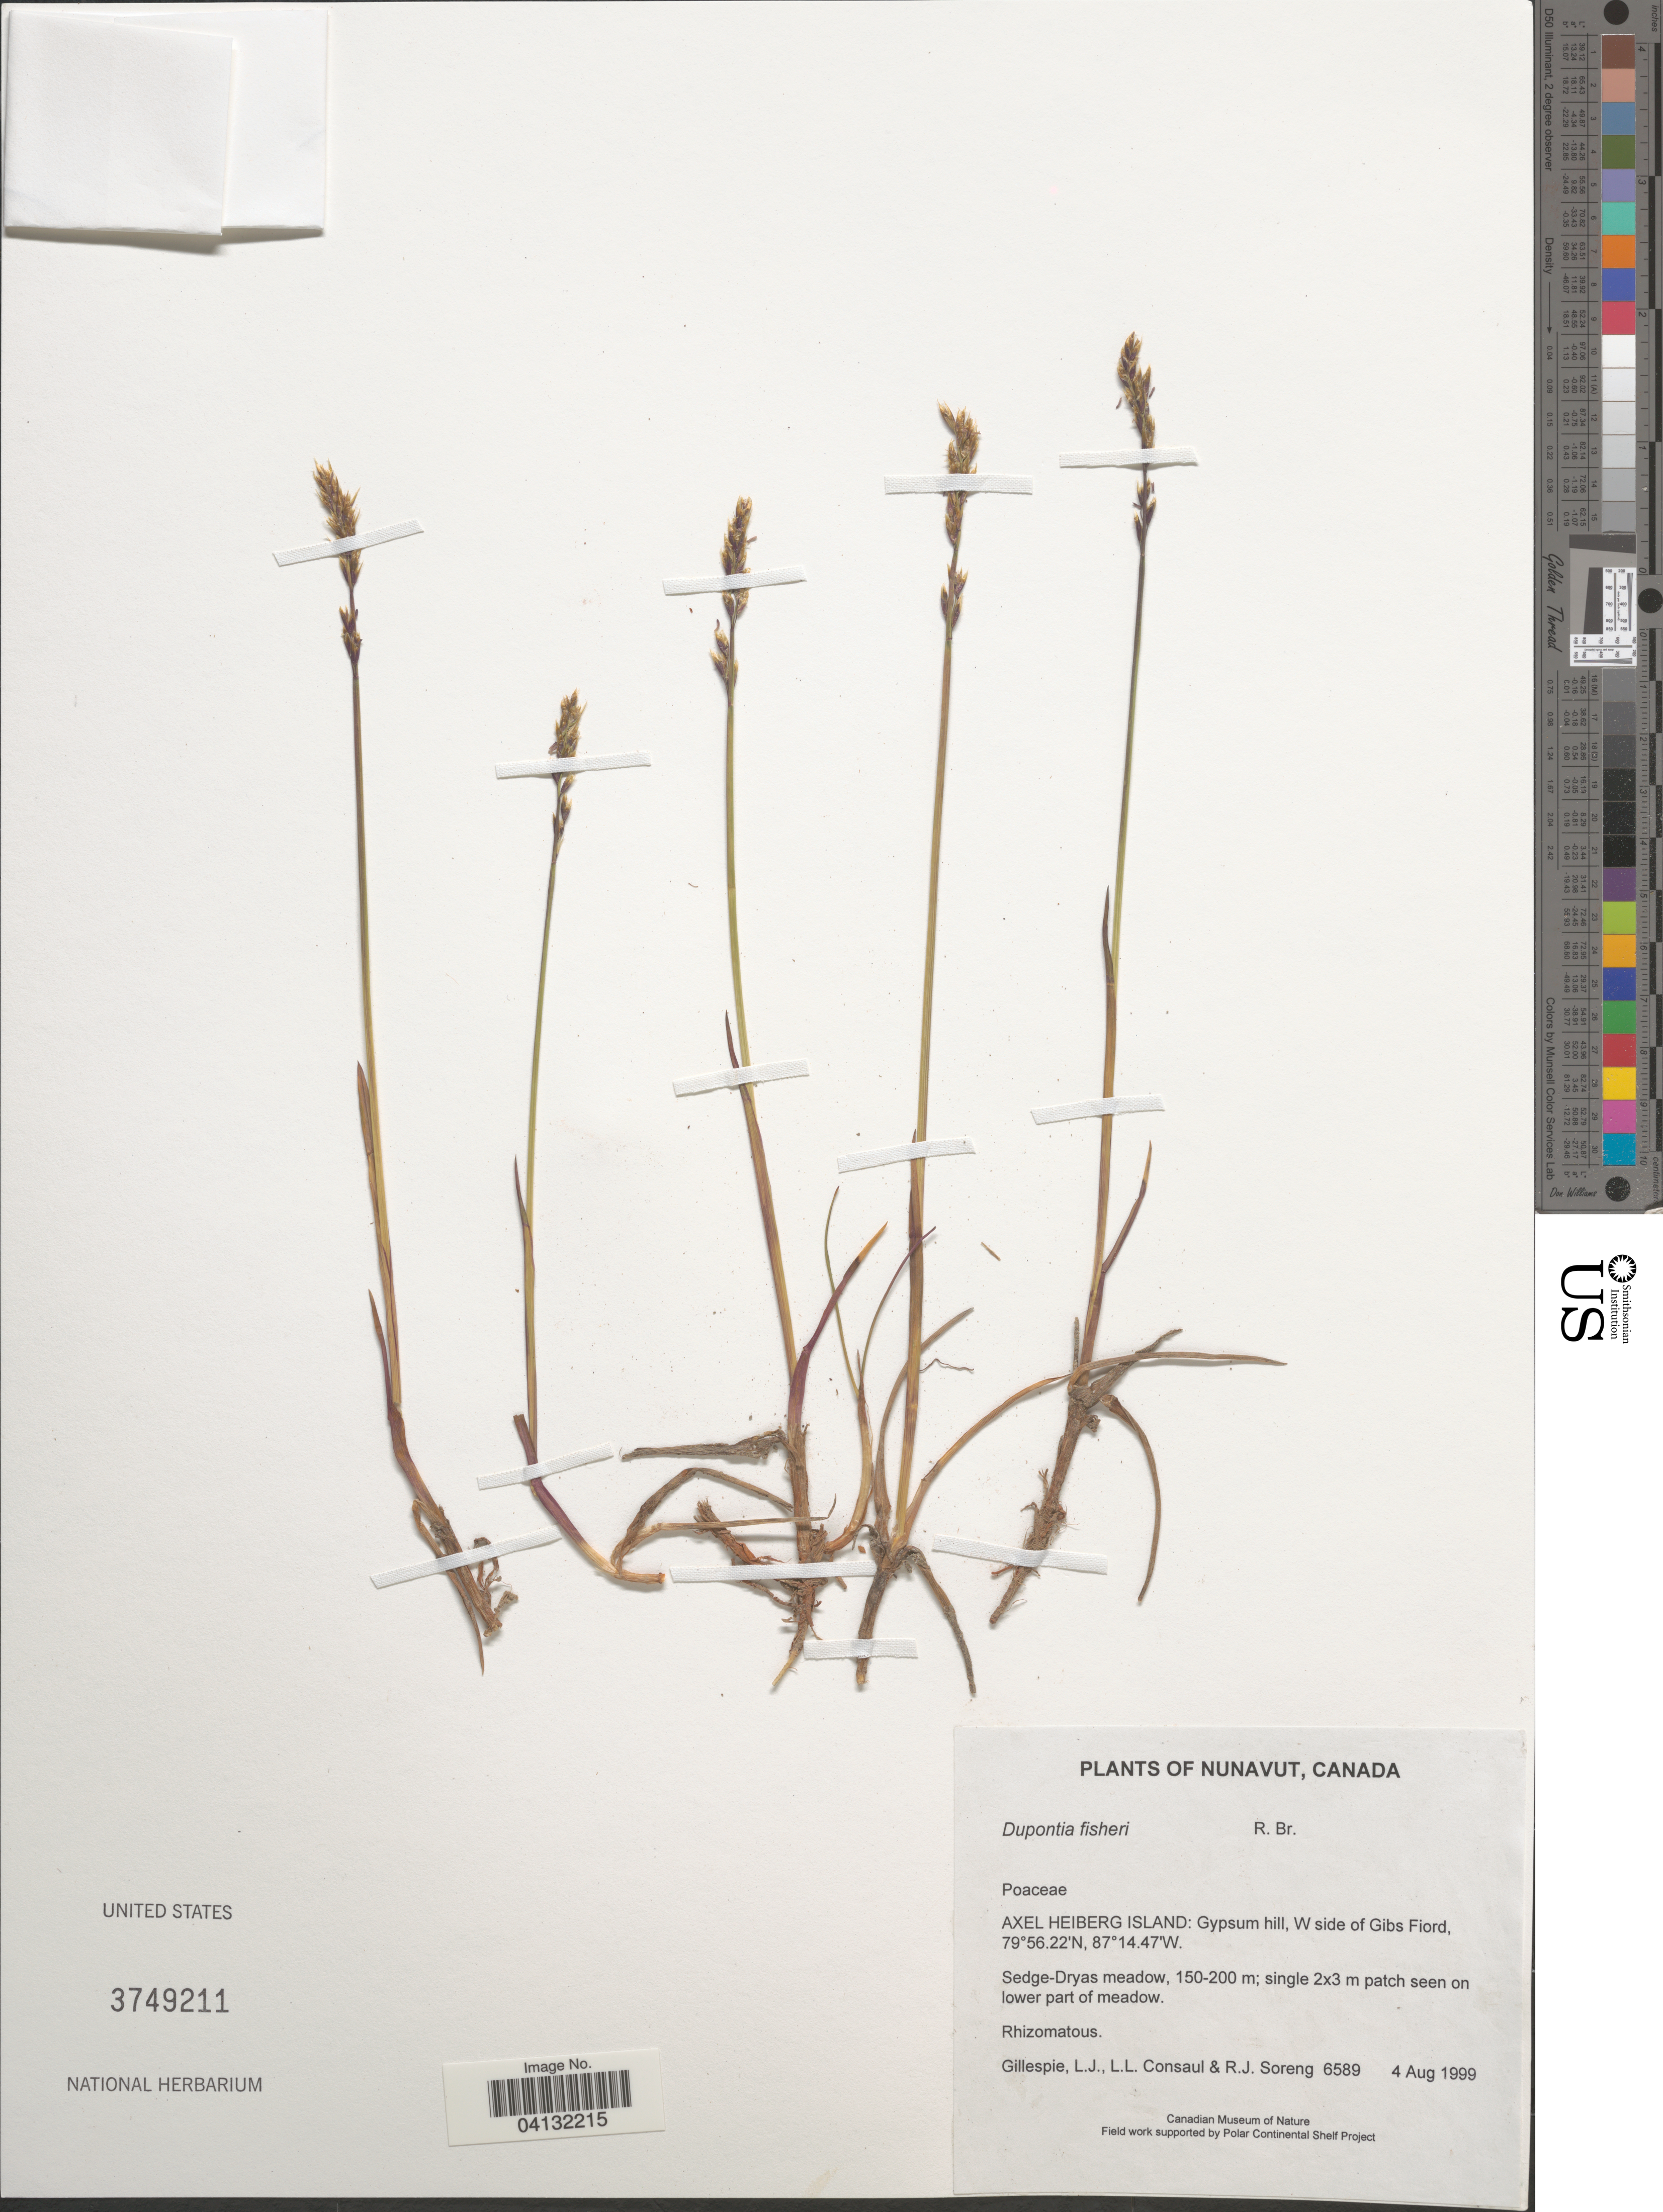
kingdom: Plantae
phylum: Tracheophyta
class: Liliopsida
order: Poales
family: Poaceae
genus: Dupontia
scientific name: Dupontia fisheri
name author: R. Br.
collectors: L. Gillespie, L. Consaul & R. J. Soreng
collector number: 6589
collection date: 1999-08-04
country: Canada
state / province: Nunavut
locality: Axel Heiberg Island: Gypsum hill, W side of Gibs Fiord.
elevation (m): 150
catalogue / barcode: US 3749211